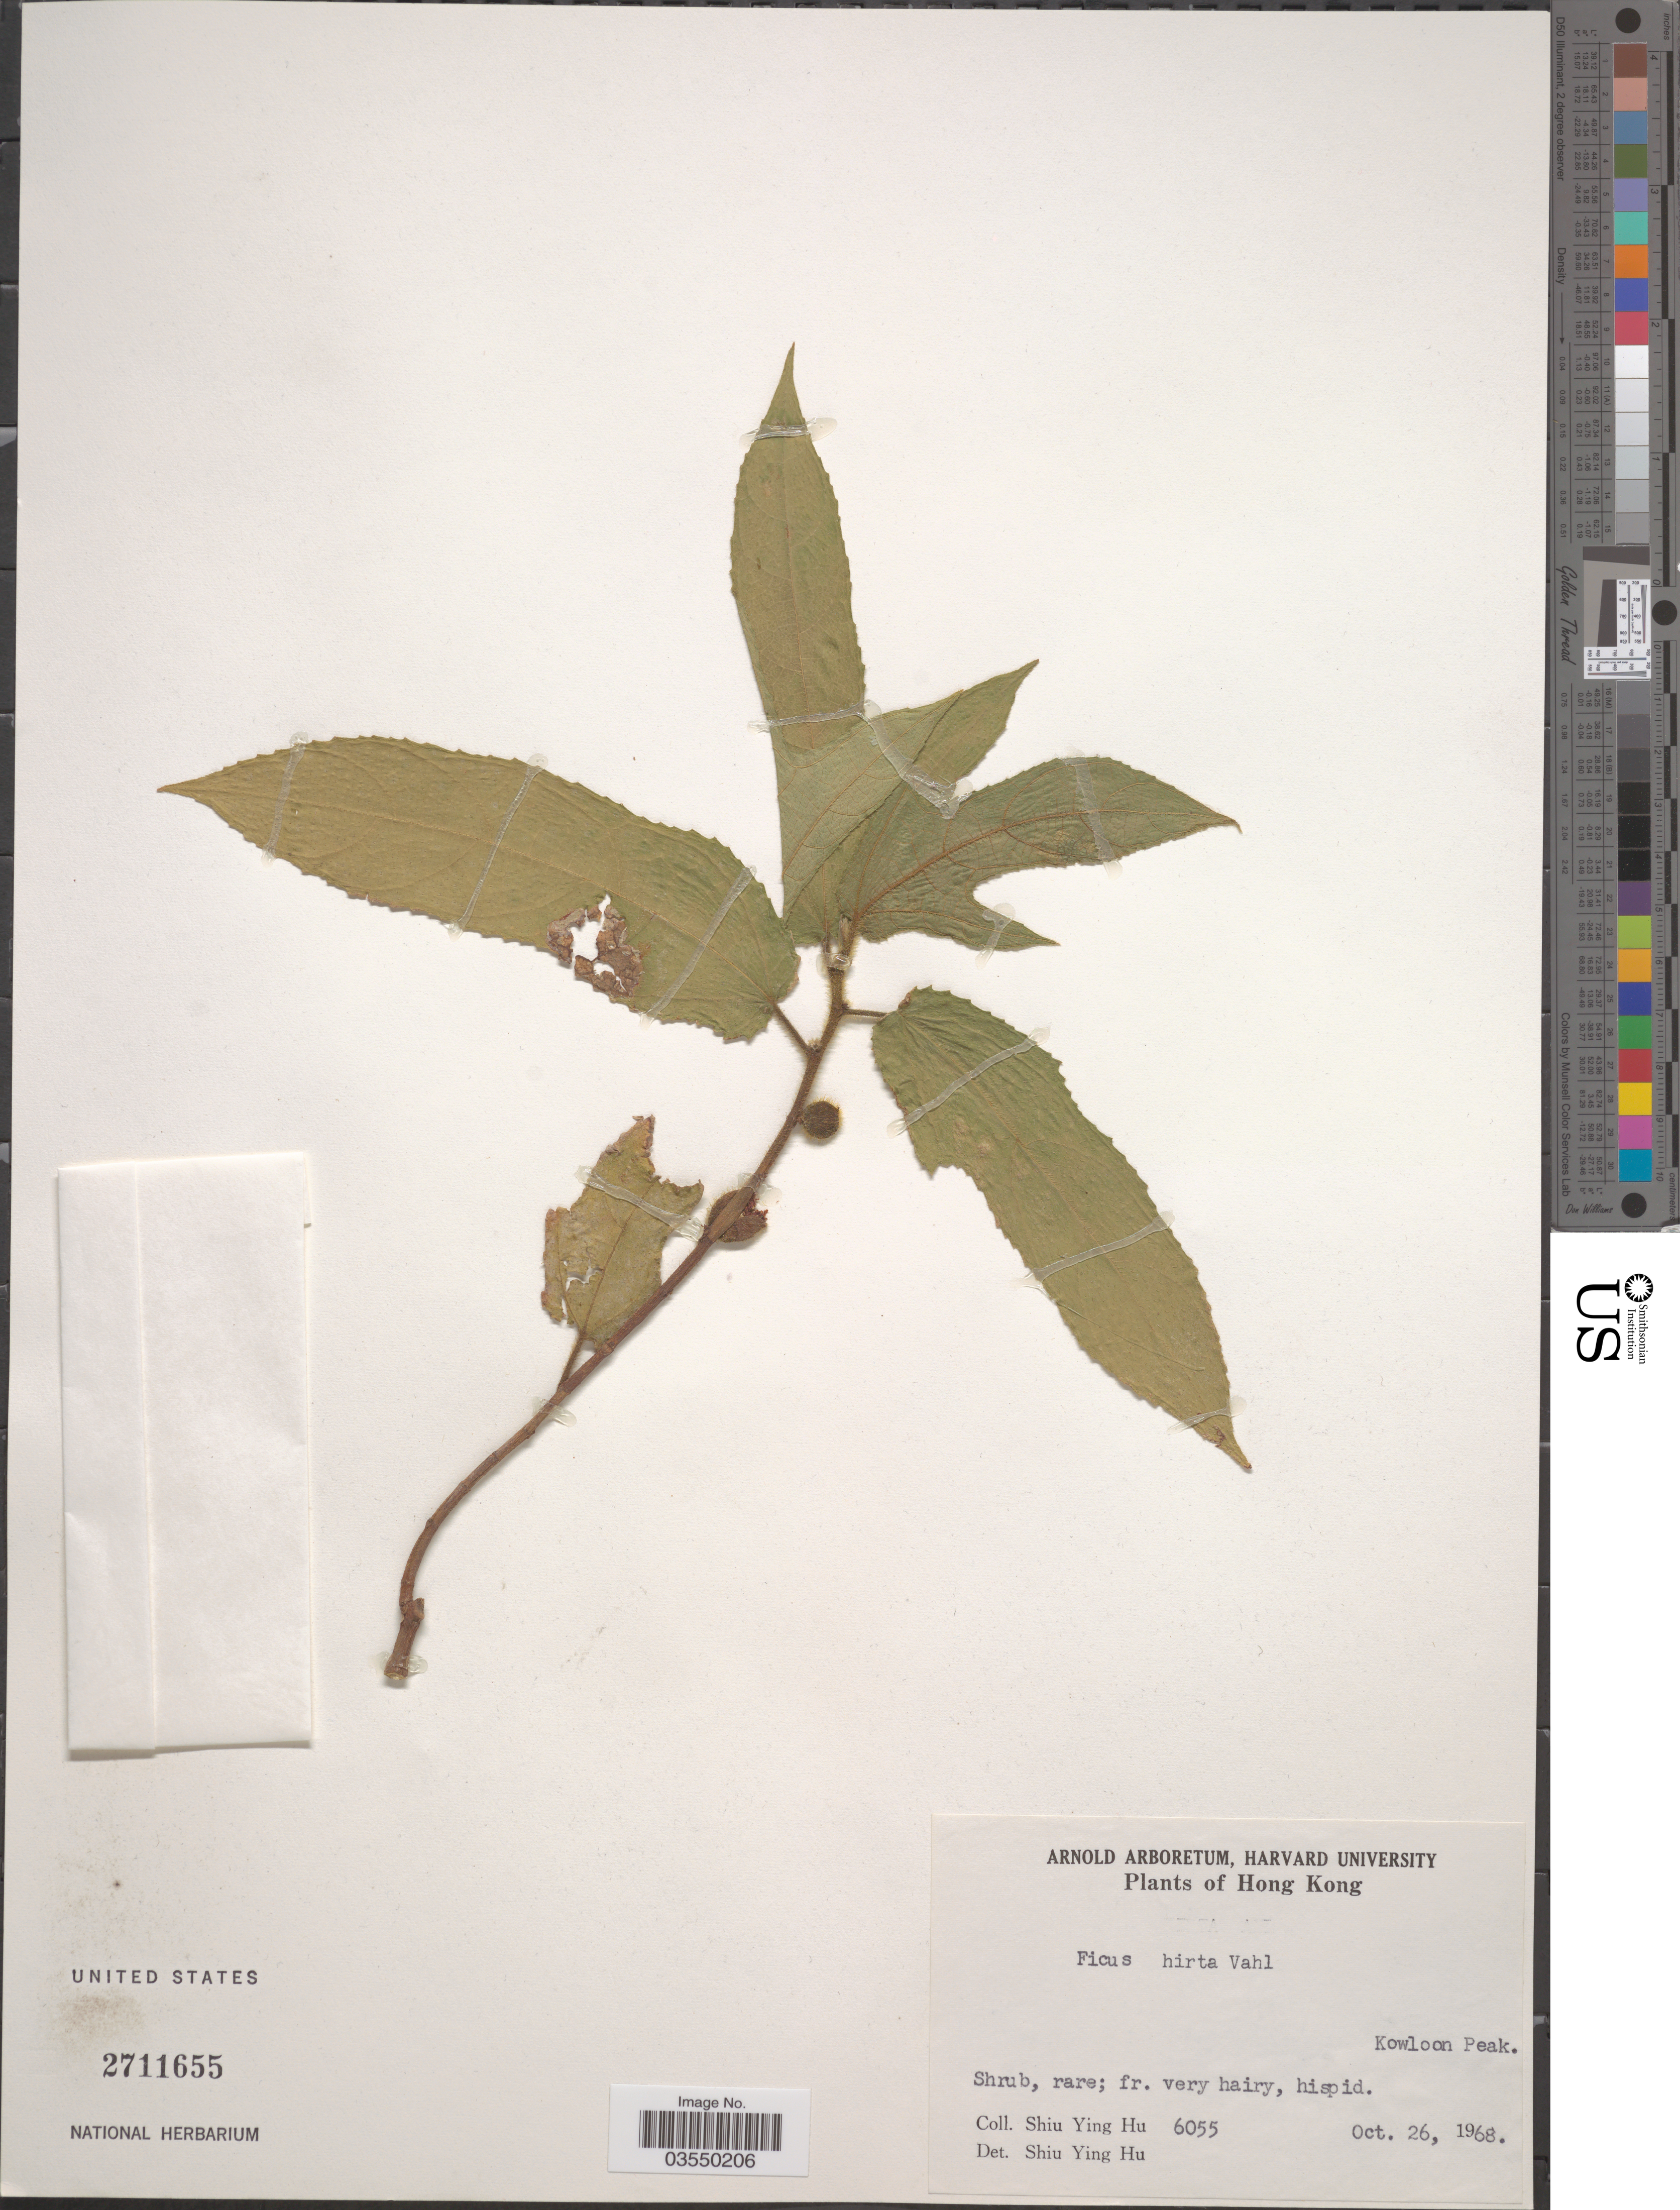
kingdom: Plantae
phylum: Tracheophyta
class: Magnoliopsida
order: Rosales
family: Moraceae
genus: Ficus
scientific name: Ficus hirta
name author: Vahl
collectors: S. Y. Hu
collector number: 6055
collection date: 1968-10-26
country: China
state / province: Hong Kong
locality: Kowloon Peak.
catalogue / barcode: US 2711655